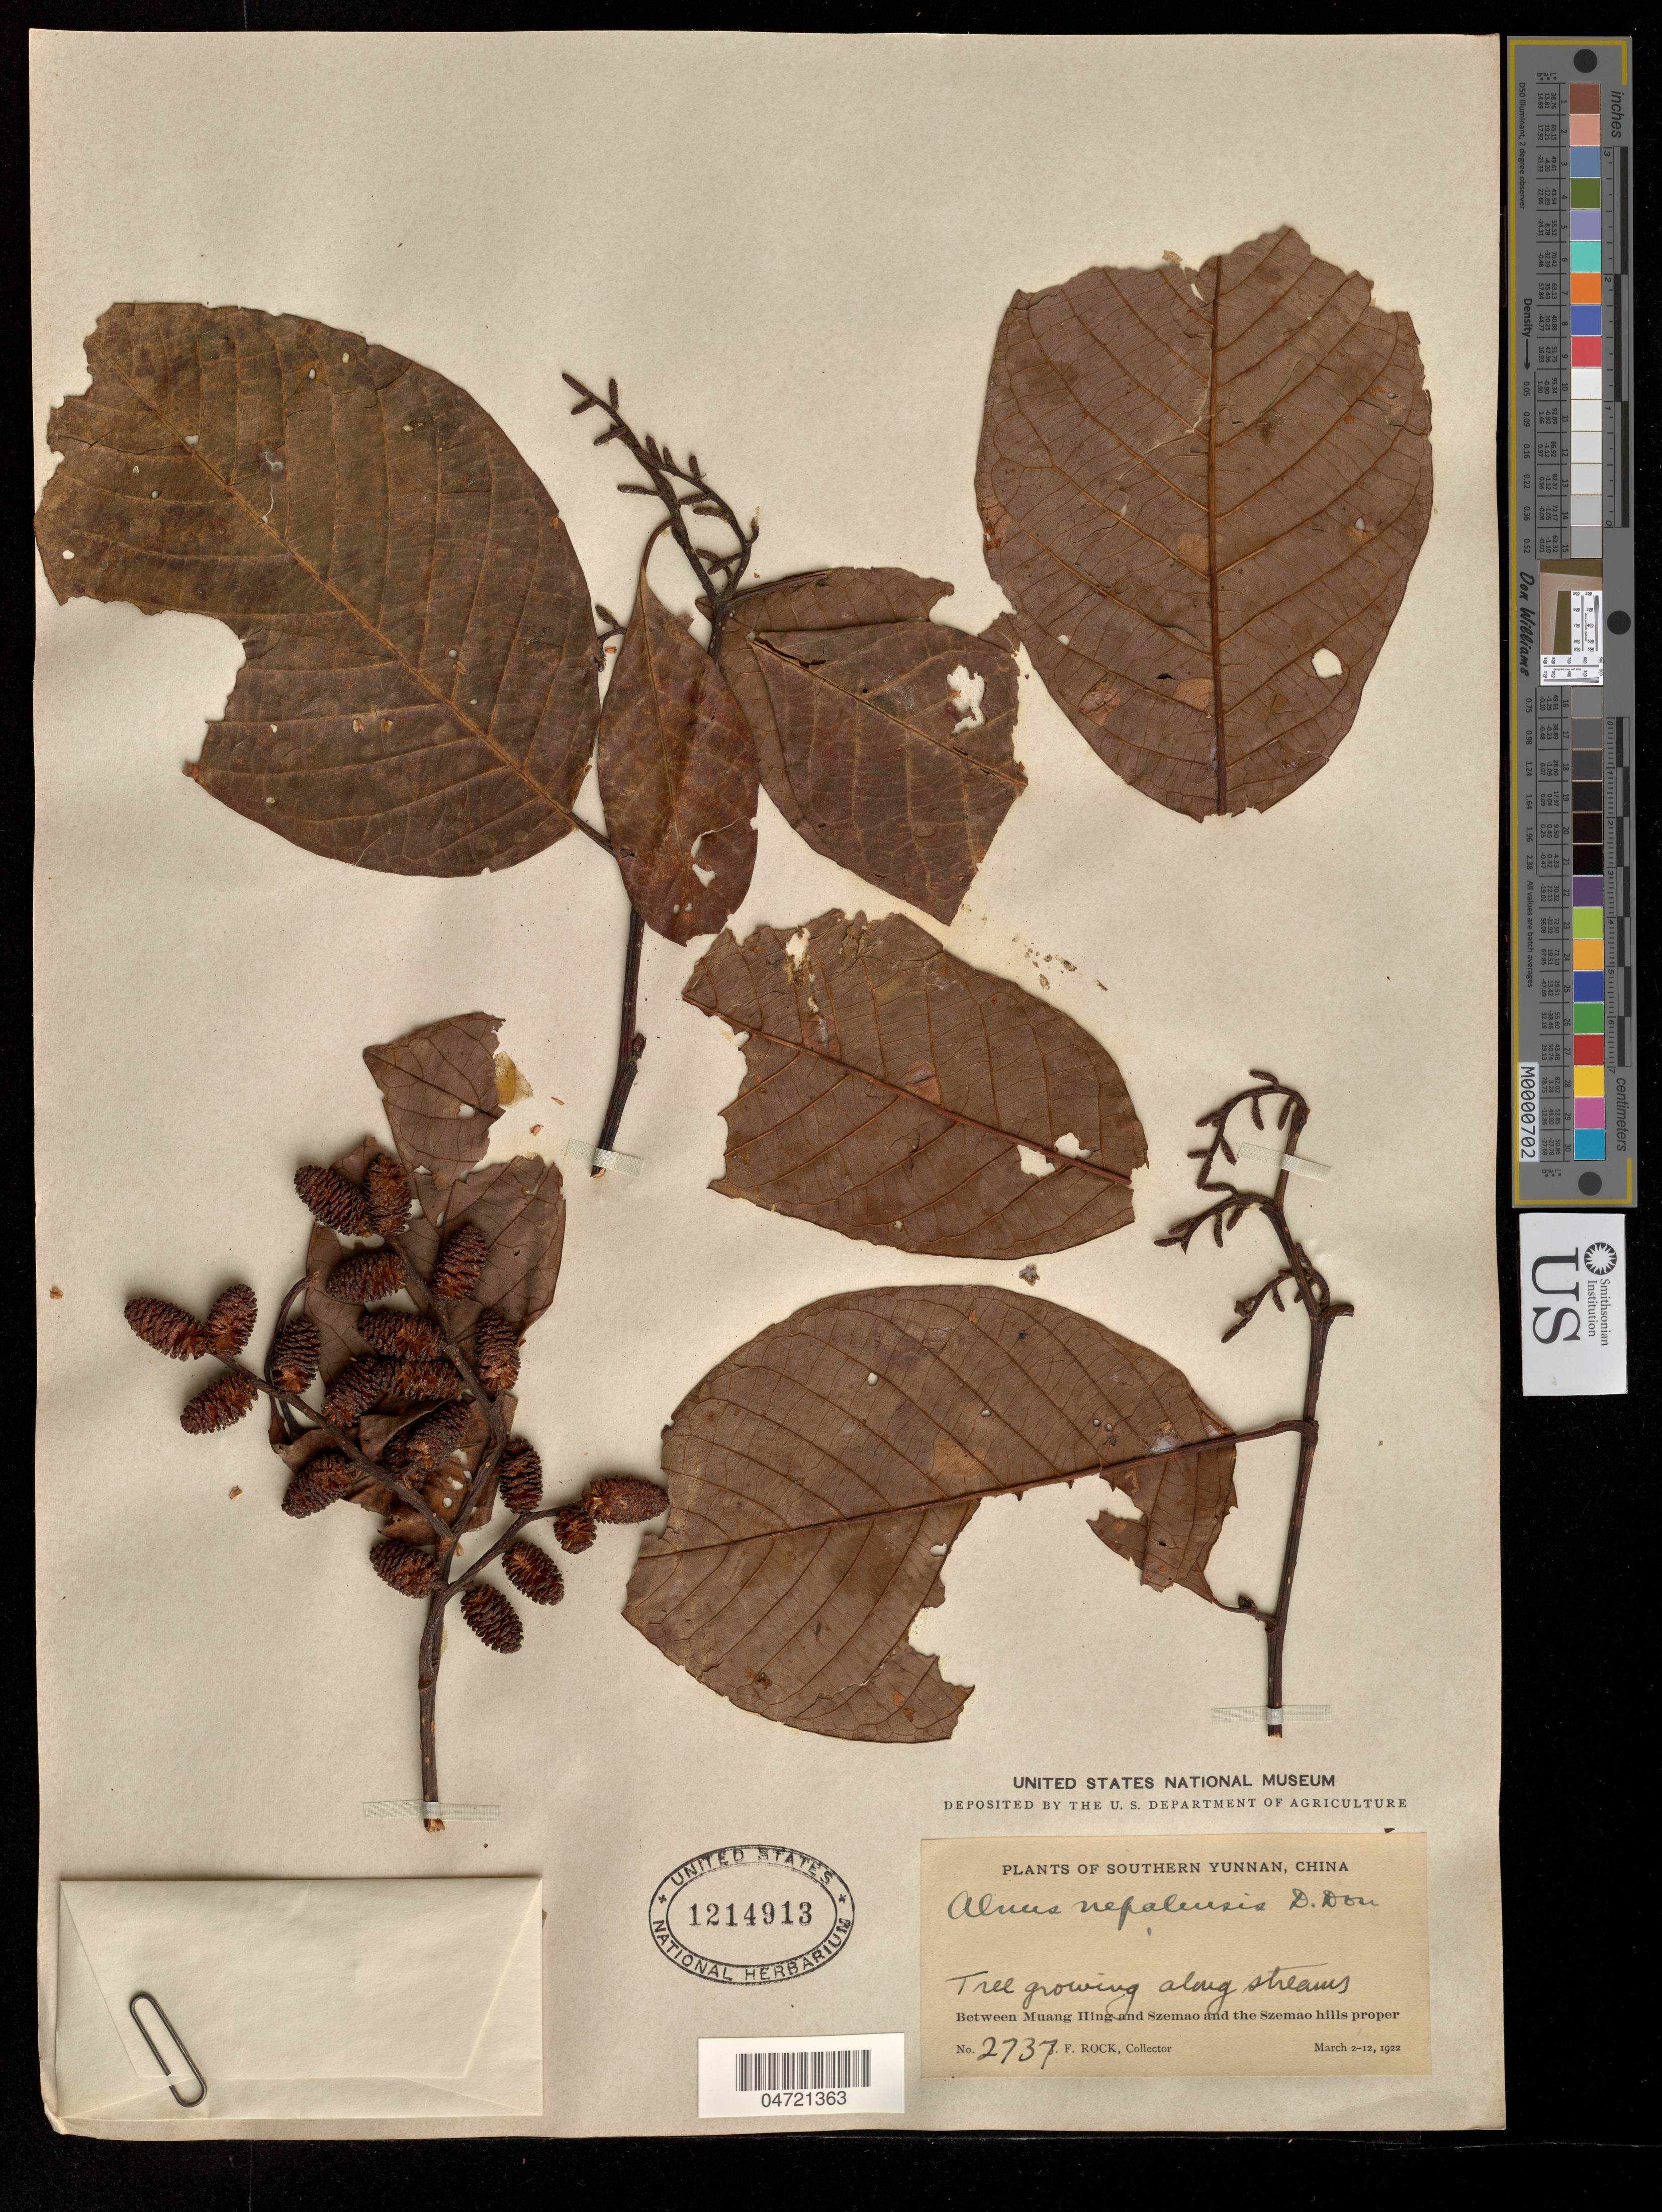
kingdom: Plantae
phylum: Tracheophyta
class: Magnoliopsida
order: Fagales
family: Betulaceae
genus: Alnus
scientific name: Alnus nepalensis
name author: D. Don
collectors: J. Rock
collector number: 2737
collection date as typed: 2-12 Mar 1922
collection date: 1922-03-02/1922-03-12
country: China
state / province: Yunnan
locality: Between Muang Hing and Szemao and the Szemao Hills Proper.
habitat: Growing along streams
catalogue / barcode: US 1214913